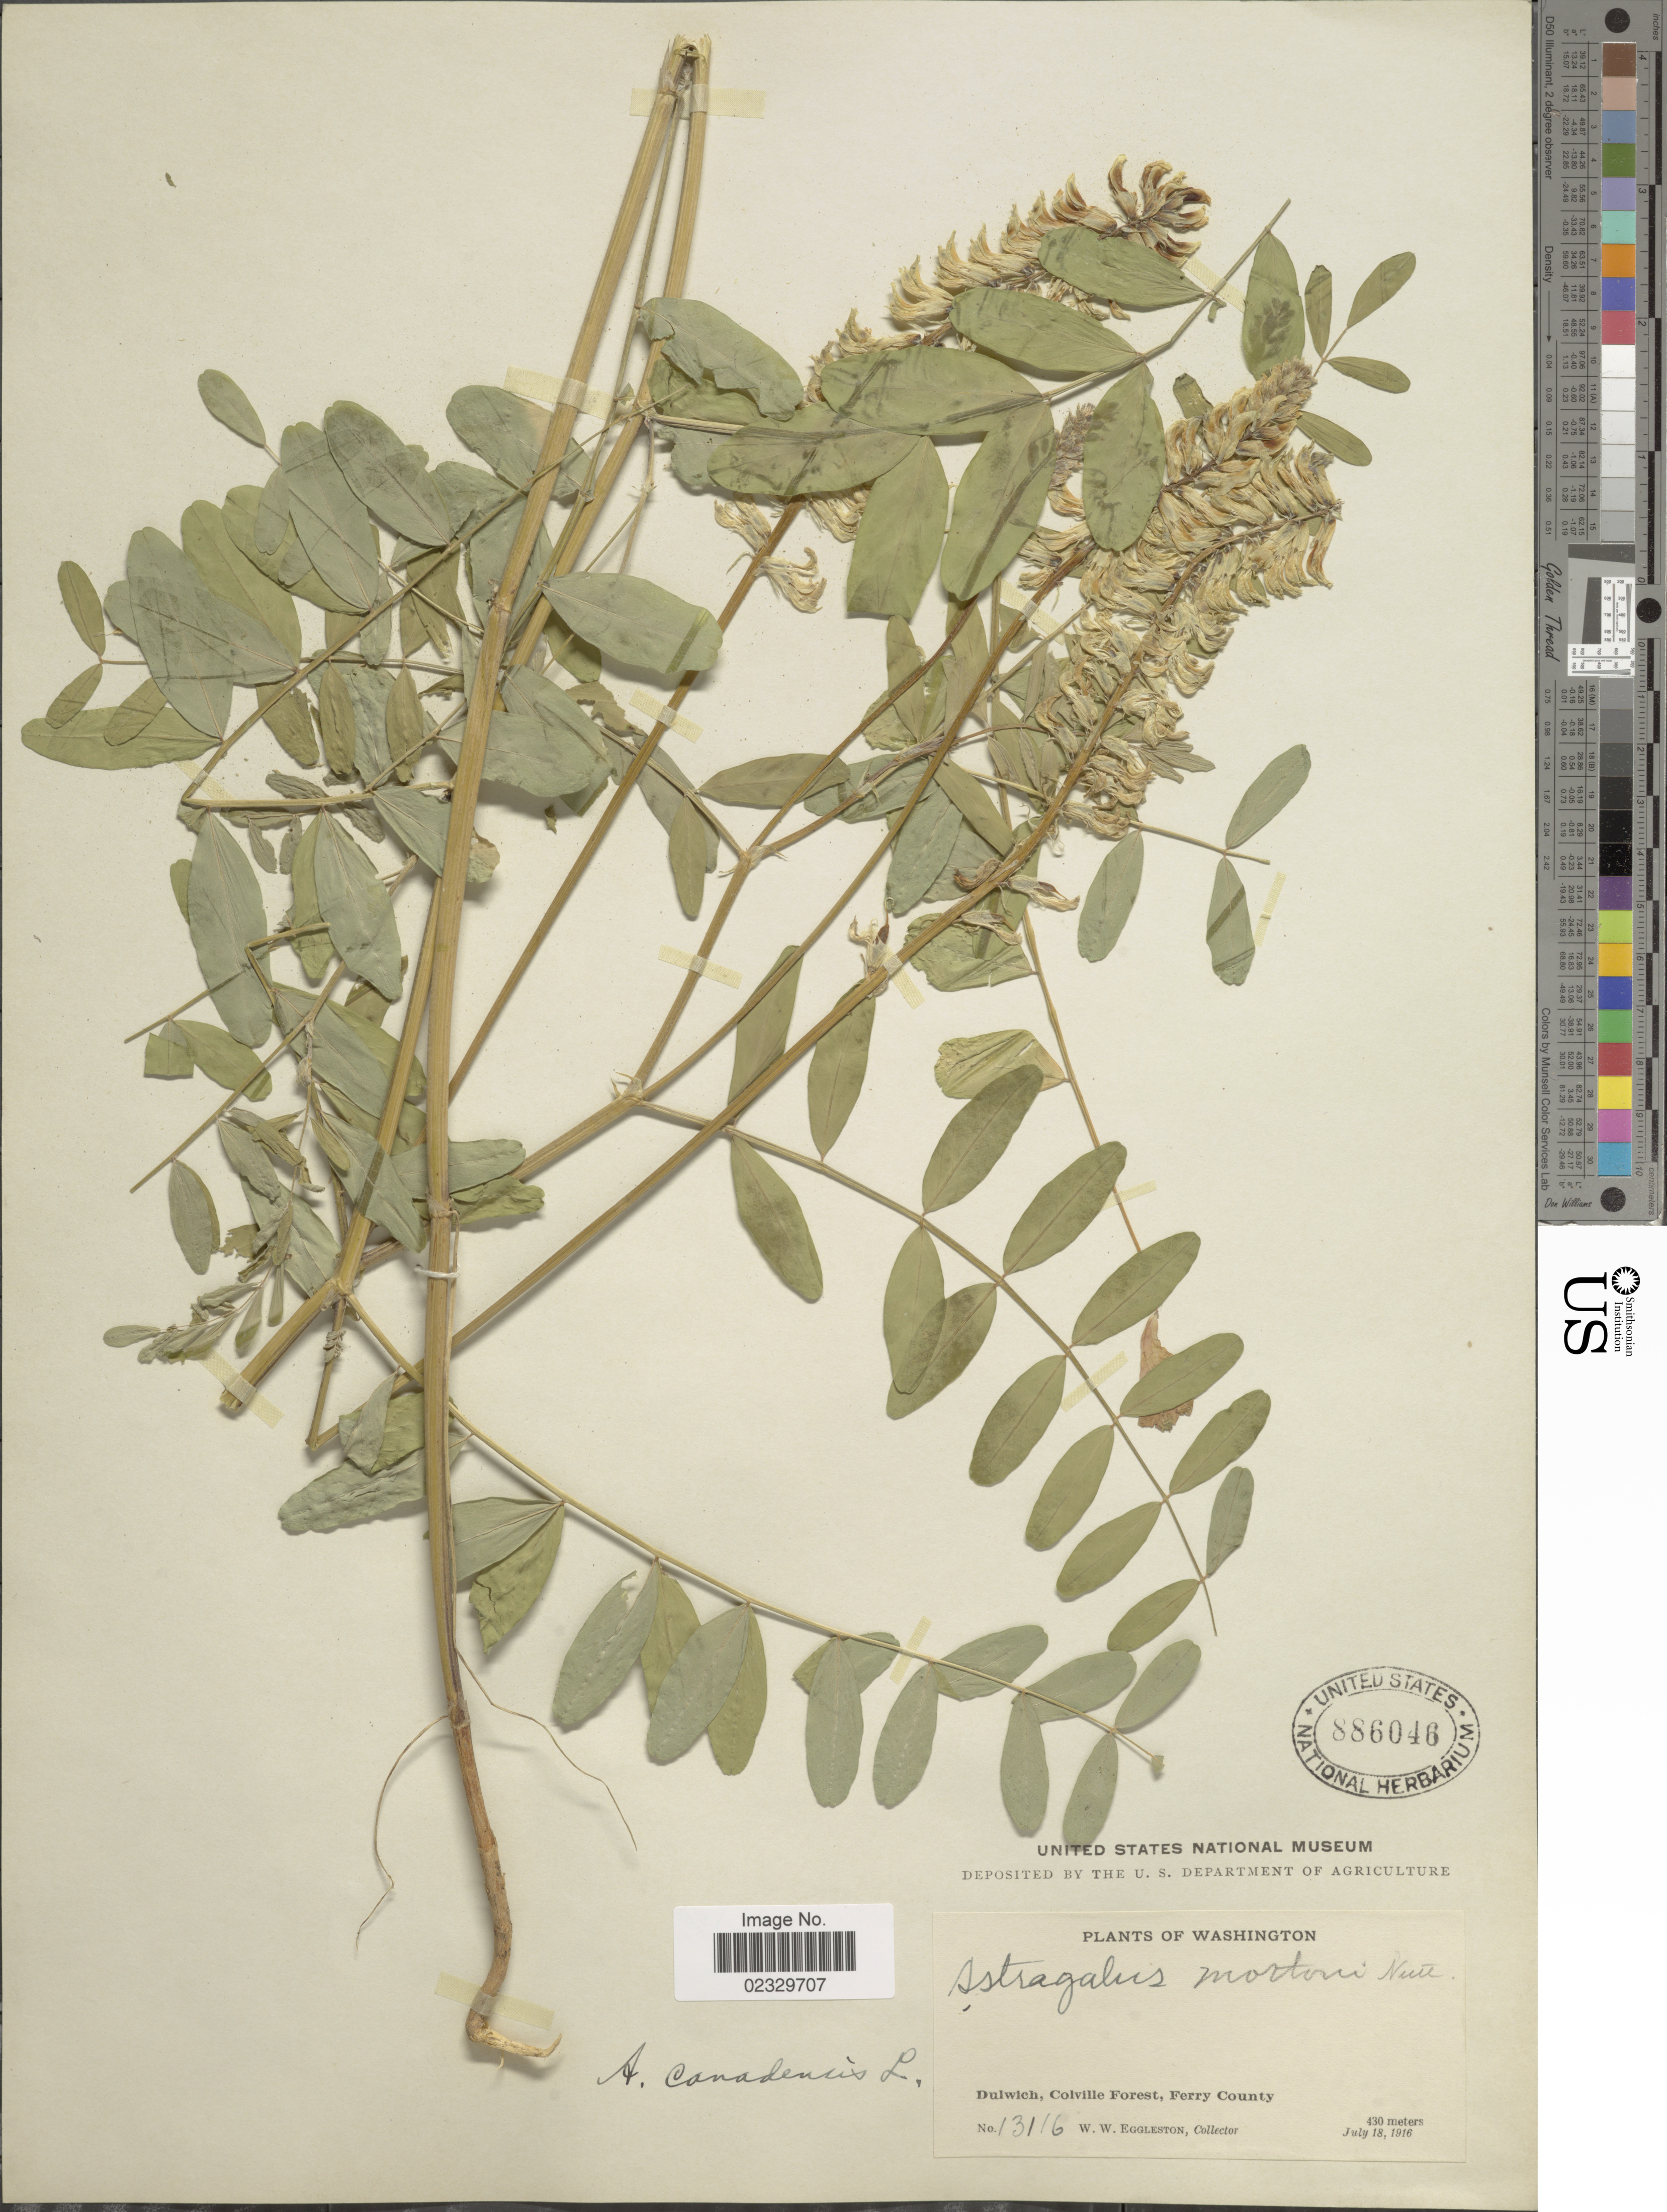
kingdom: Plantae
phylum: Tracheophyta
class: Magnoliopsida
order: Fabales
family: Fabaceae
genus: Astragalus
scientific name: Astragalus canadensis var. brevidens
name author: L.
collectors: W. W. Eggleston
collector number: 13116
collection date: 1916-07-18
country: United States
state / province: Washington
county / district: Ferry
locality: Dulwich, Colville Forest, Ferry County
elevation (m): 430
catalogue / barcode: US 886046